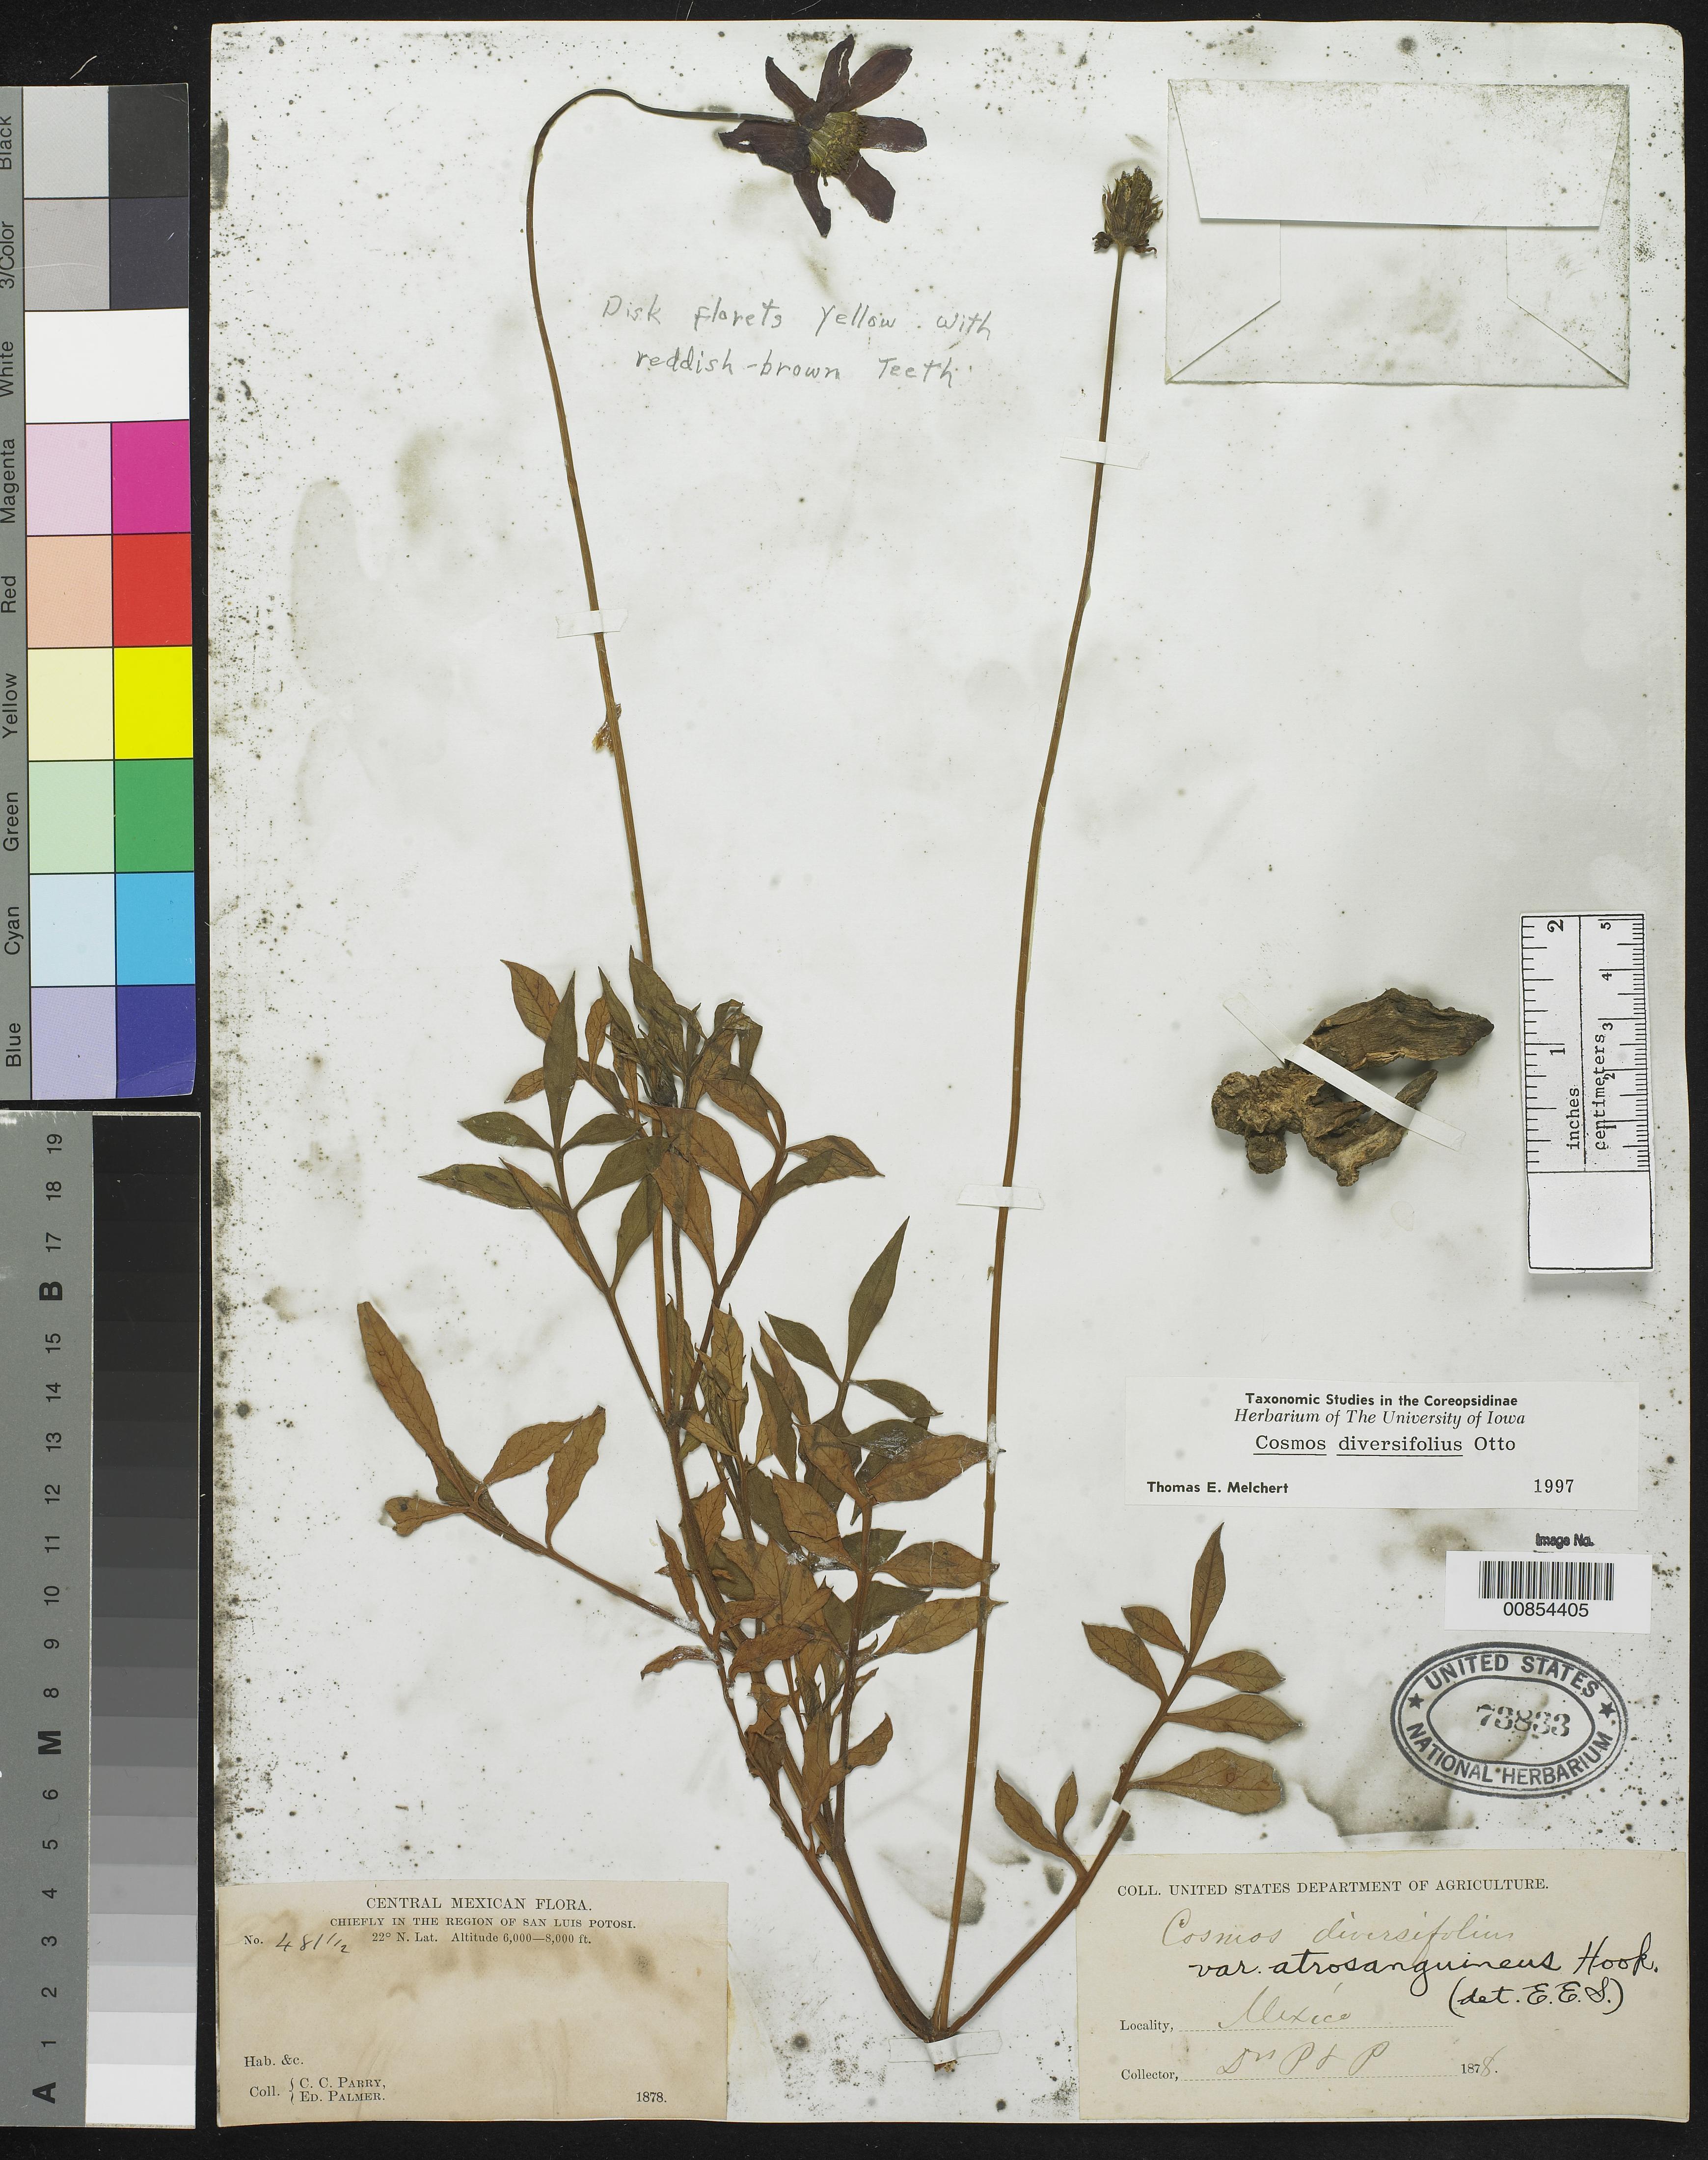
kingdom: Plantae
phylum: Tracheophyta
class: Magnoliopsida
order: Asterales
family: Asteraceae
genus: Cosmos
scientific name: Cosmos diversifolius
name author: Otto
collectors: C. C. Parry & E. Palmer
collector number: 481½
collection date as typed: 1878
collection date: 1878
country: Mexico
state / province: San Luis Potosí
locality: Chiefly in the region of San Luis Potosí.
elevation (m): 1829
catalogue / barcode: US 73833